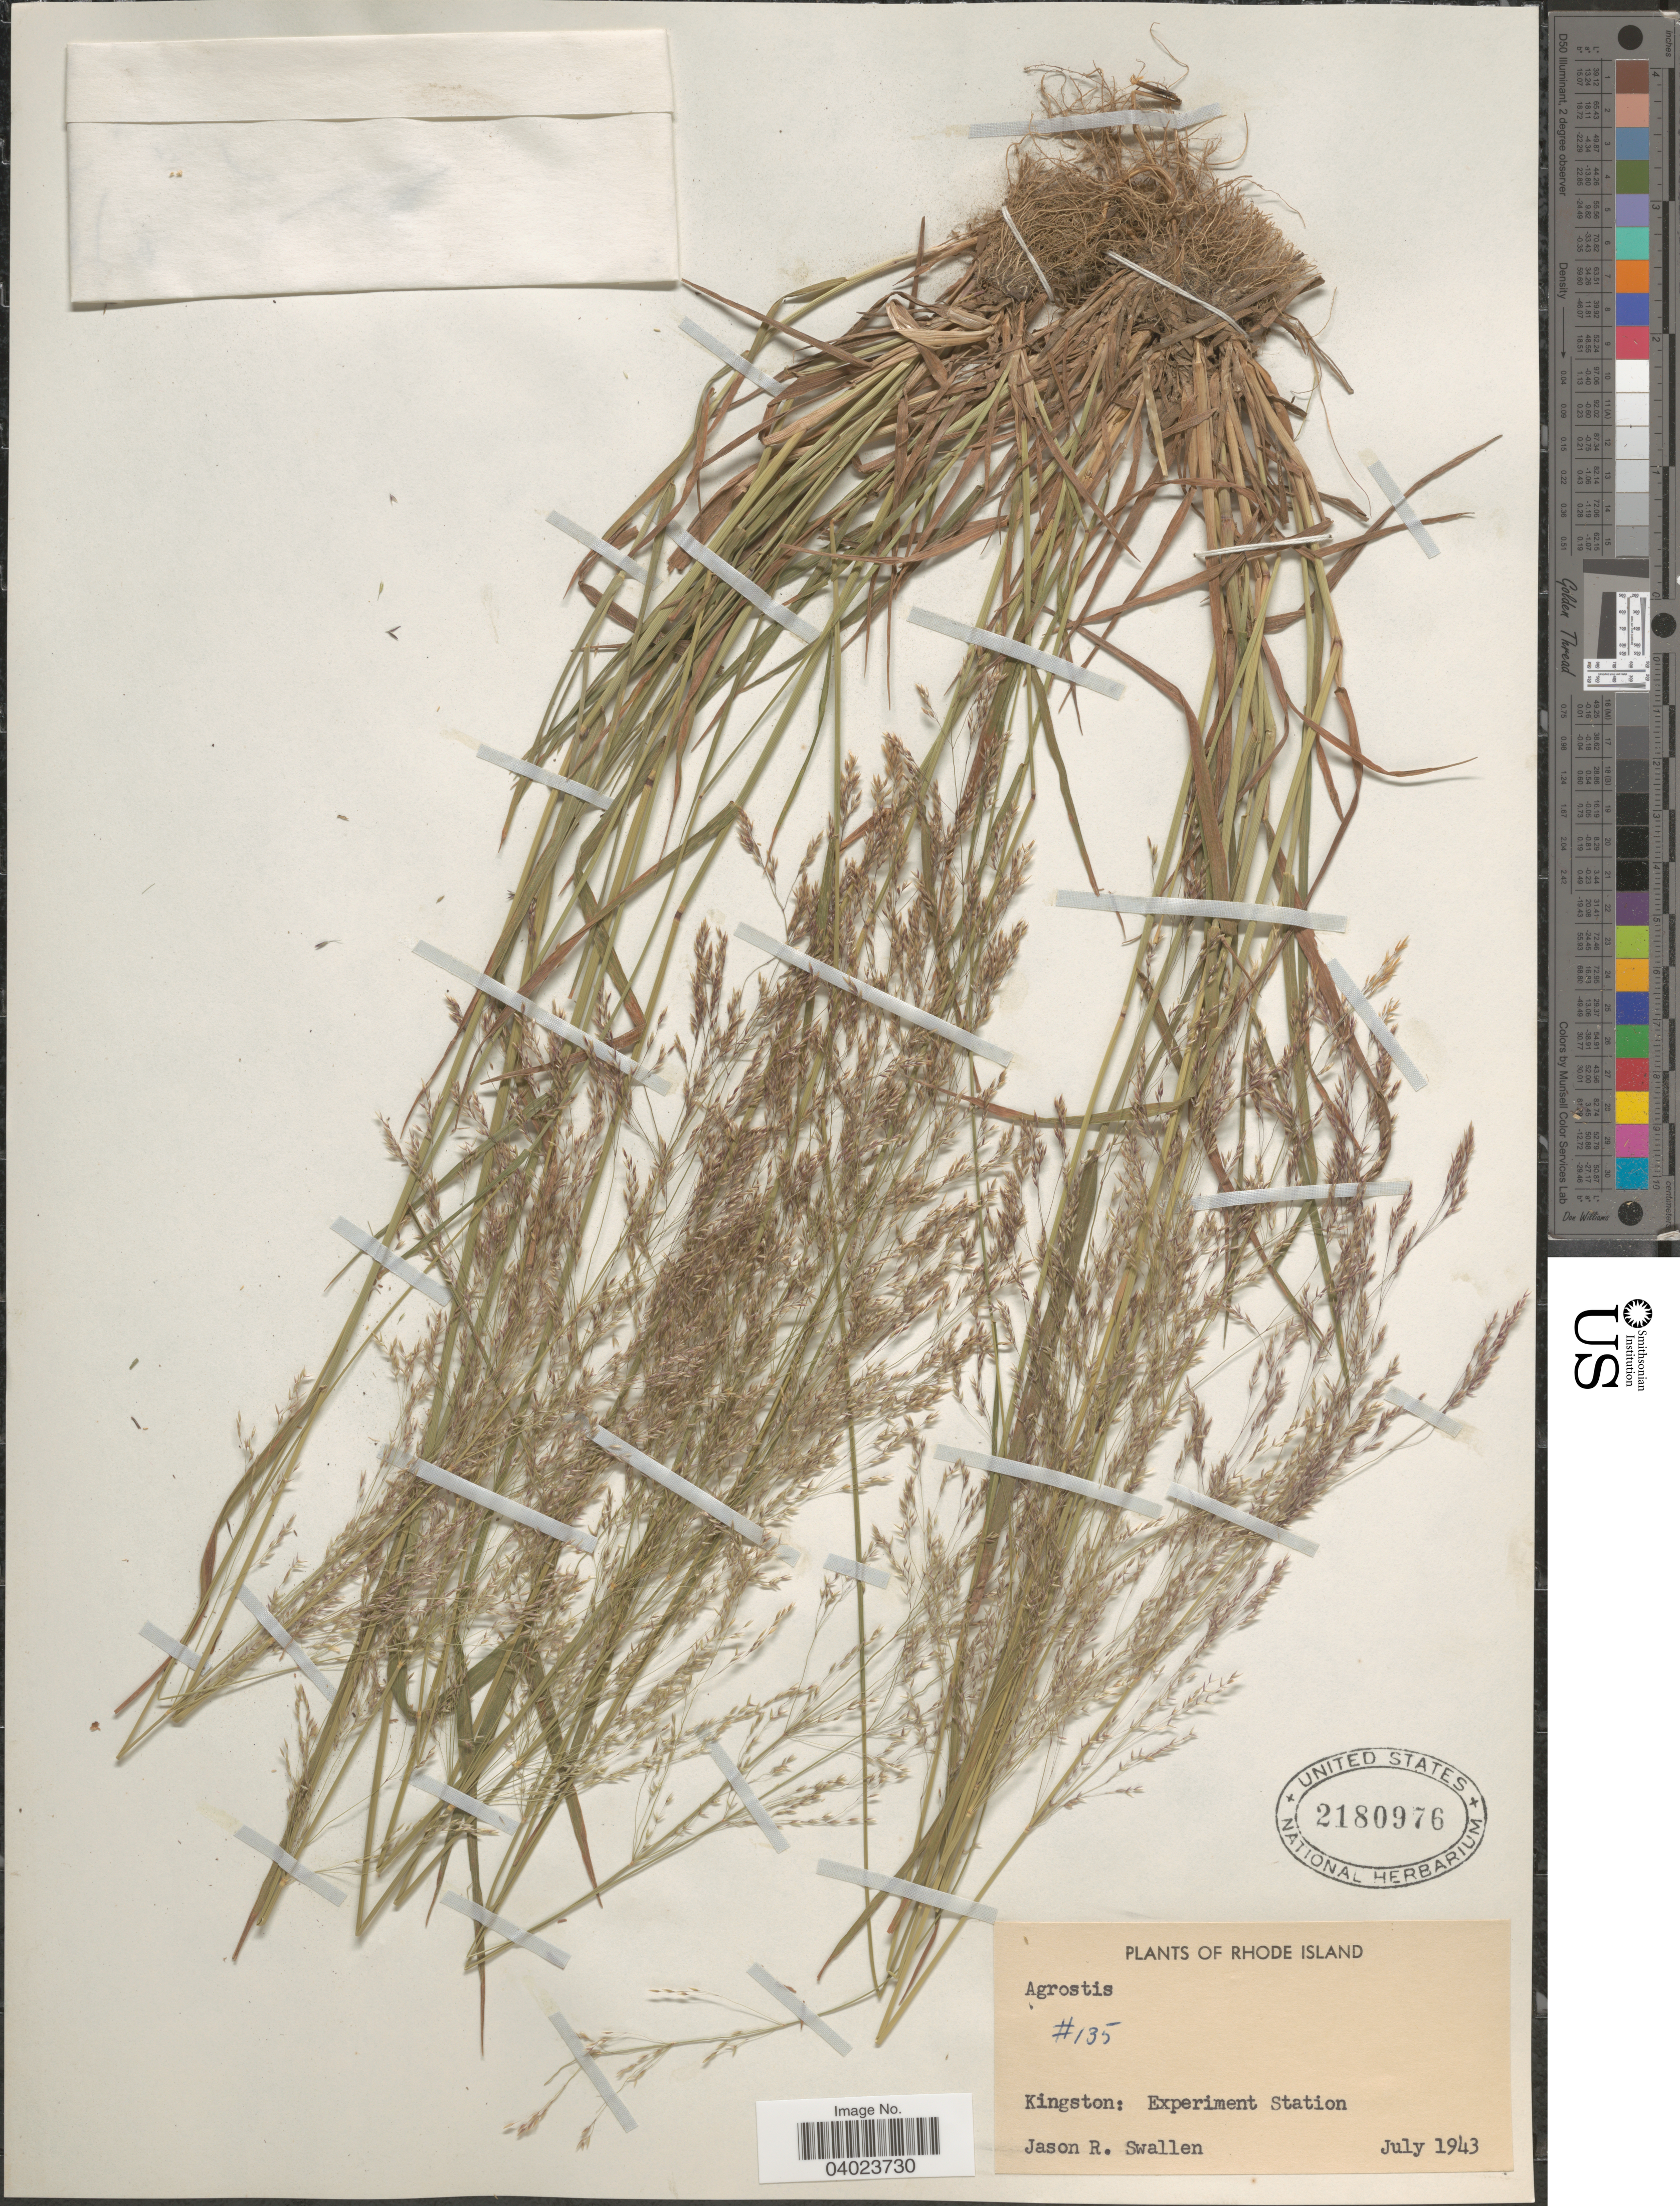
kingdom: Plantae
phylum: Tracheophyta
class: Liliopsida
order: Poales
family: Poaceae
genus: Agrostis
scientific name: Agrostis sp.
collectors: J. R. Swallen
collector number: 135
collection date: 1943-07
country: United States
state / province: Rhode Island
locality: Kingston: Experiment Station.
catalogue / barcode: US 2180976